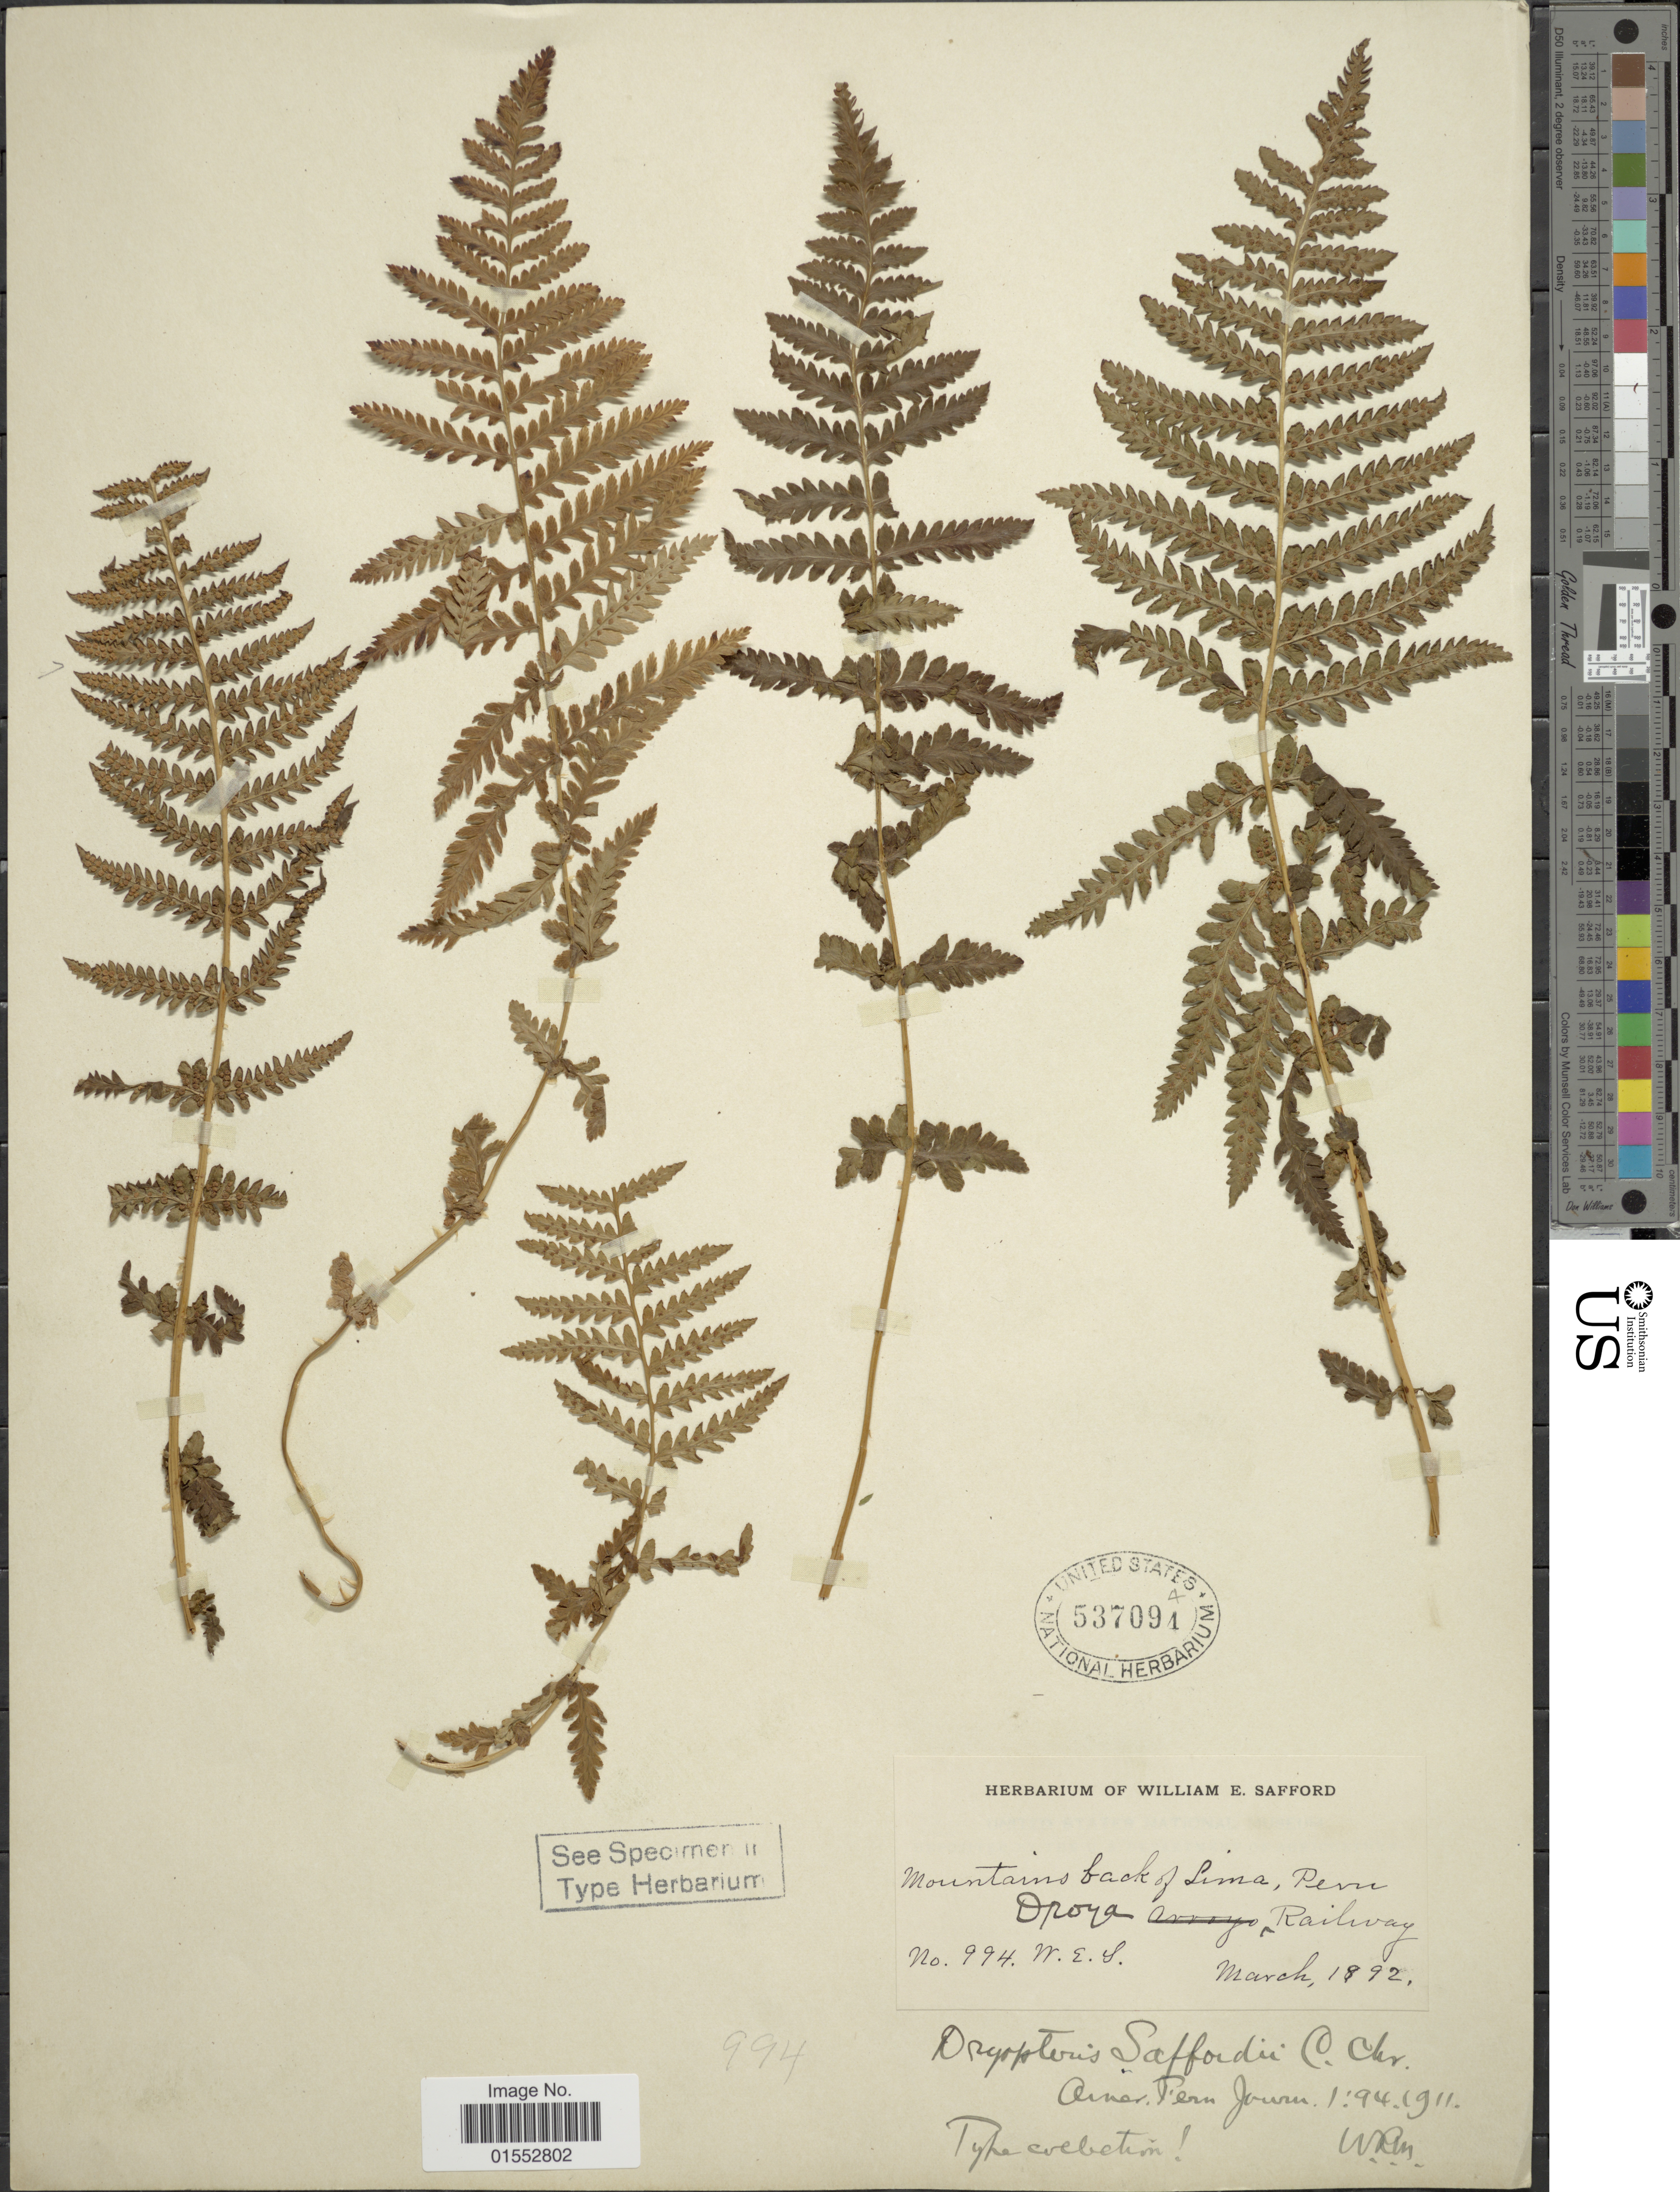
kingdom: Plantae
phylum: Tracheophyta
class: Polypodiopsida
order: Polypodiales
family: Dryopteridaceae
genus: Dryopteris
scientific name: Dryopteris saffordii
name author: C. Chr.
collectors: W. E. Safford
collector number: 994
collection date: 1892-03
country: Peru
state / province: Lima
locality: Mountains back of Lima, Droya Railway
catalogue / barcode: US 537094